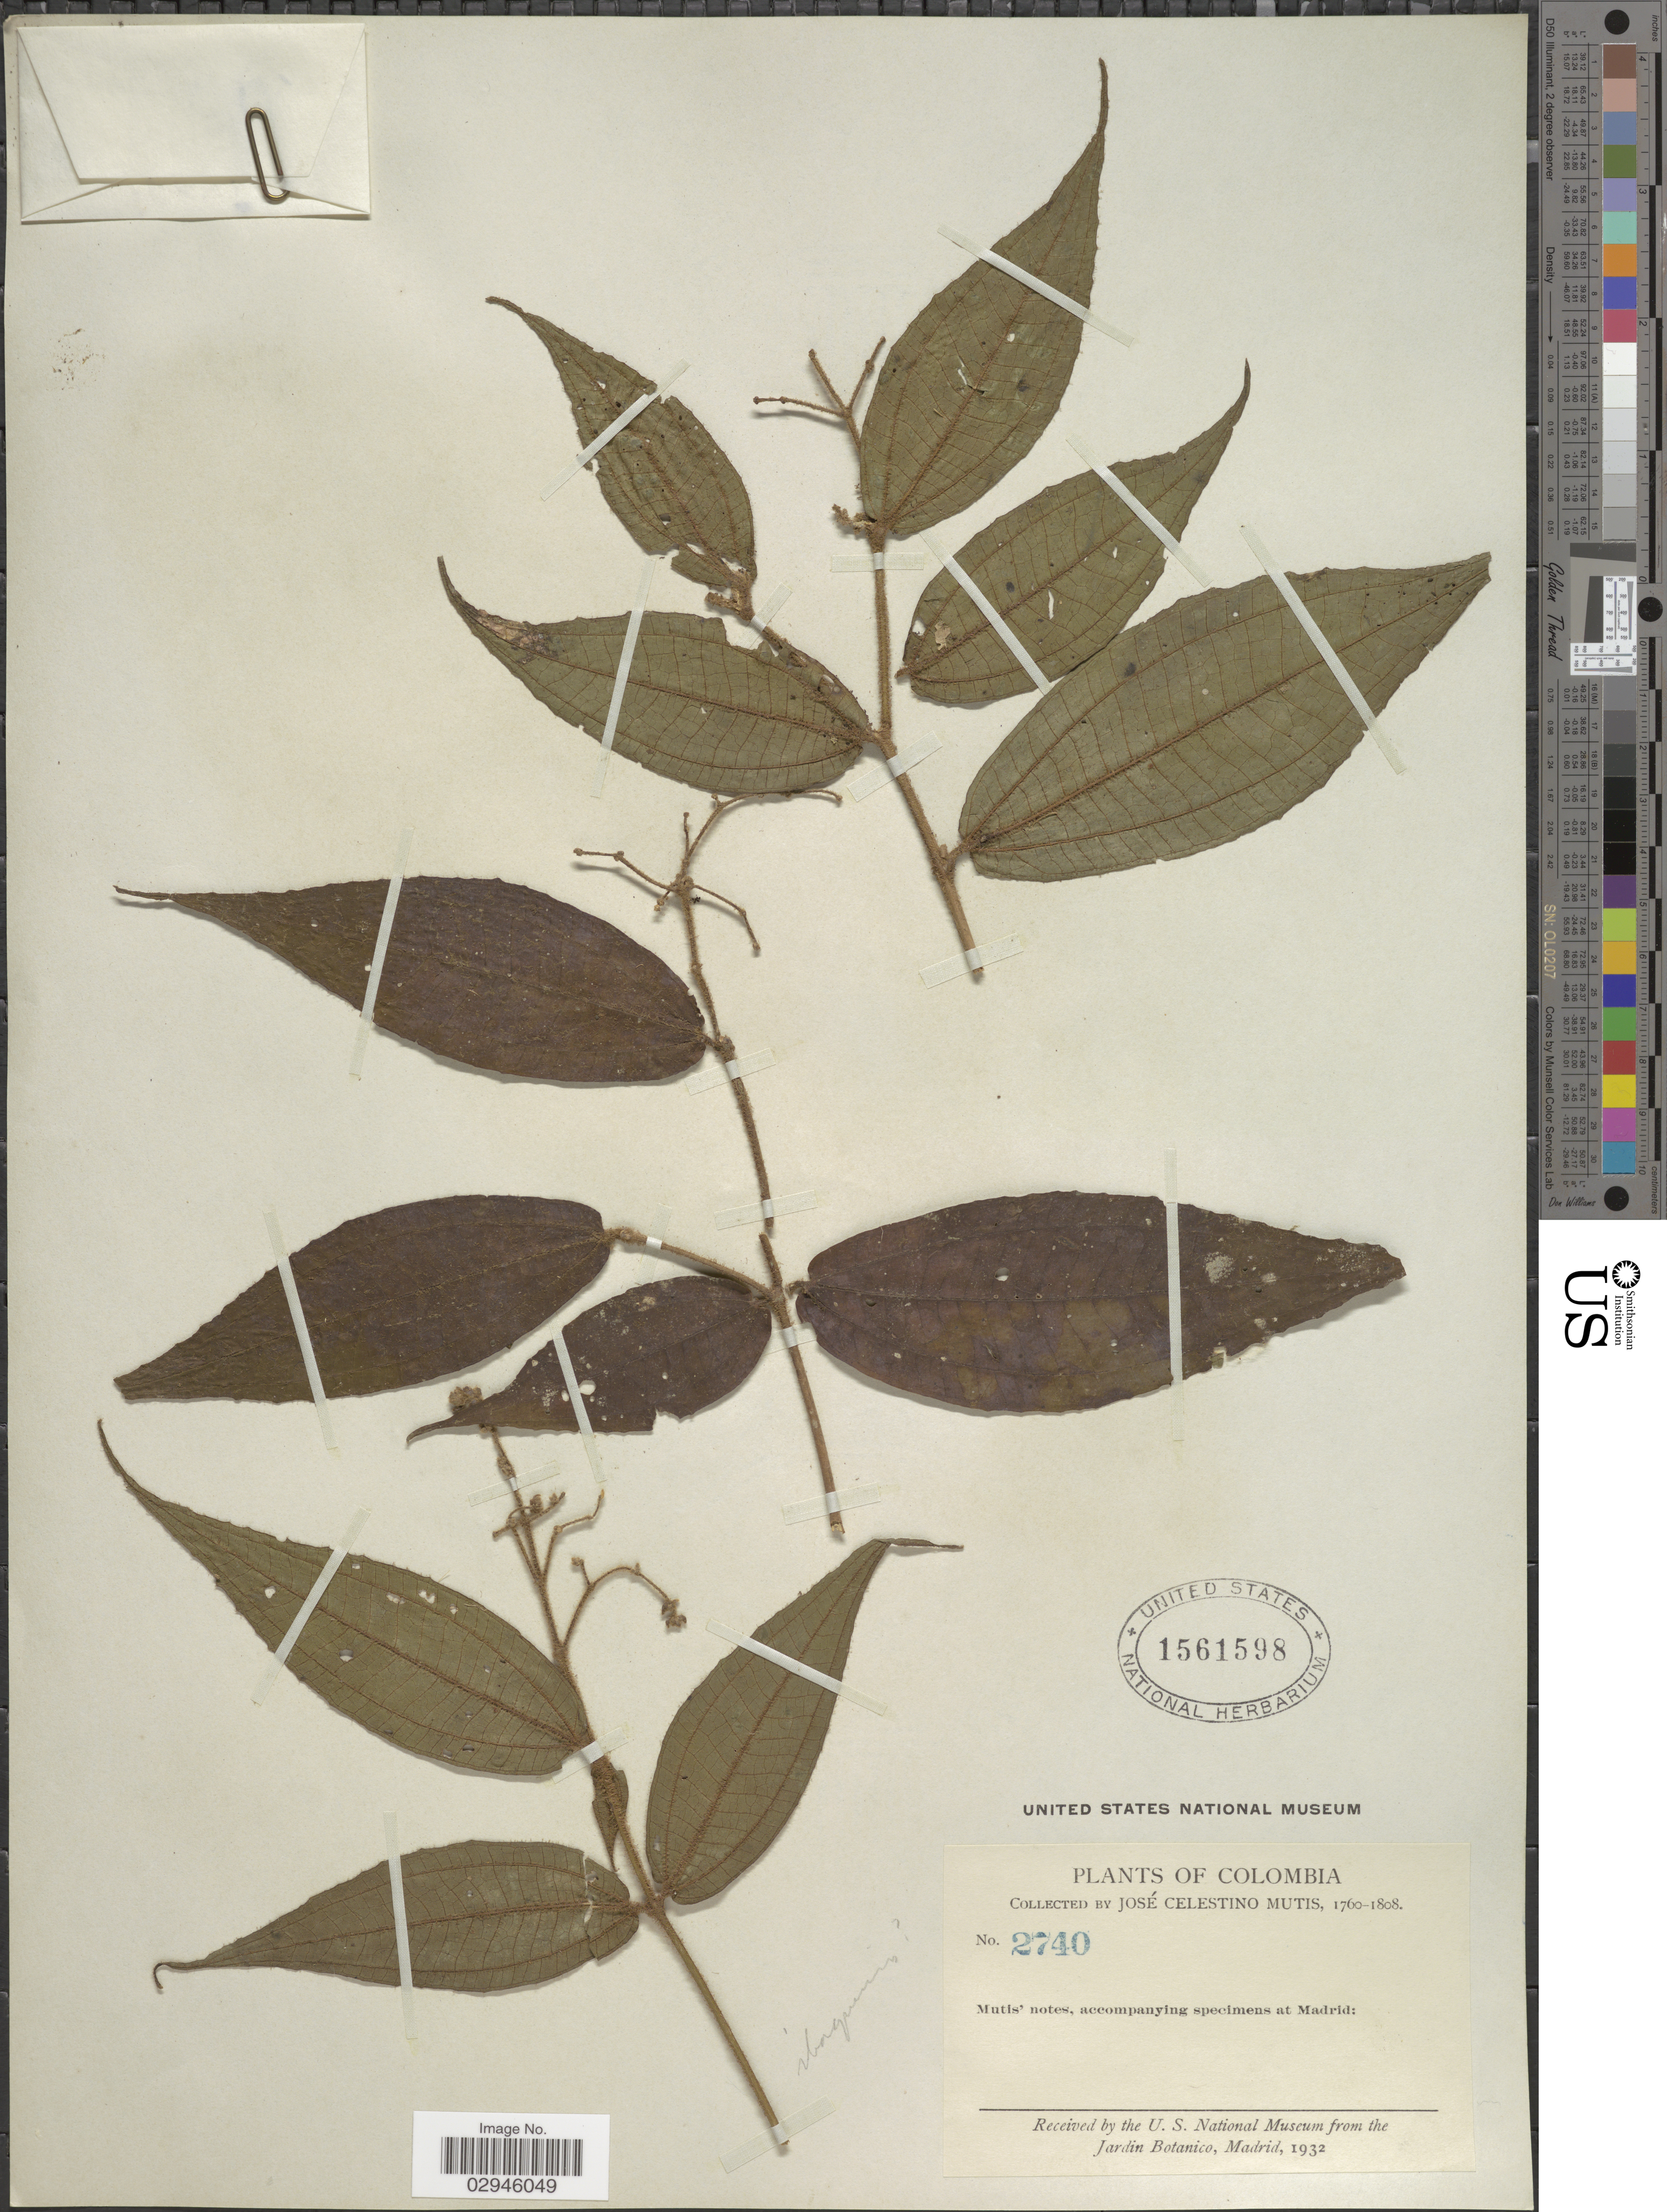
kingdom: Plantae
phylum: Tracheophyta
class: Magnoliopsida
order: Myrtales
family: Melastomataceae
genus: Miconia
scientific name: Miconia ibaguensis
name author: (Bonpl.) Triana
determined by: Posada- Herrera, F. M.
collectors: J. C. B. Mutis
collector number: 2740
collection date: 1760/1808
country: Colombia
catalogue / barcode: US 1561598